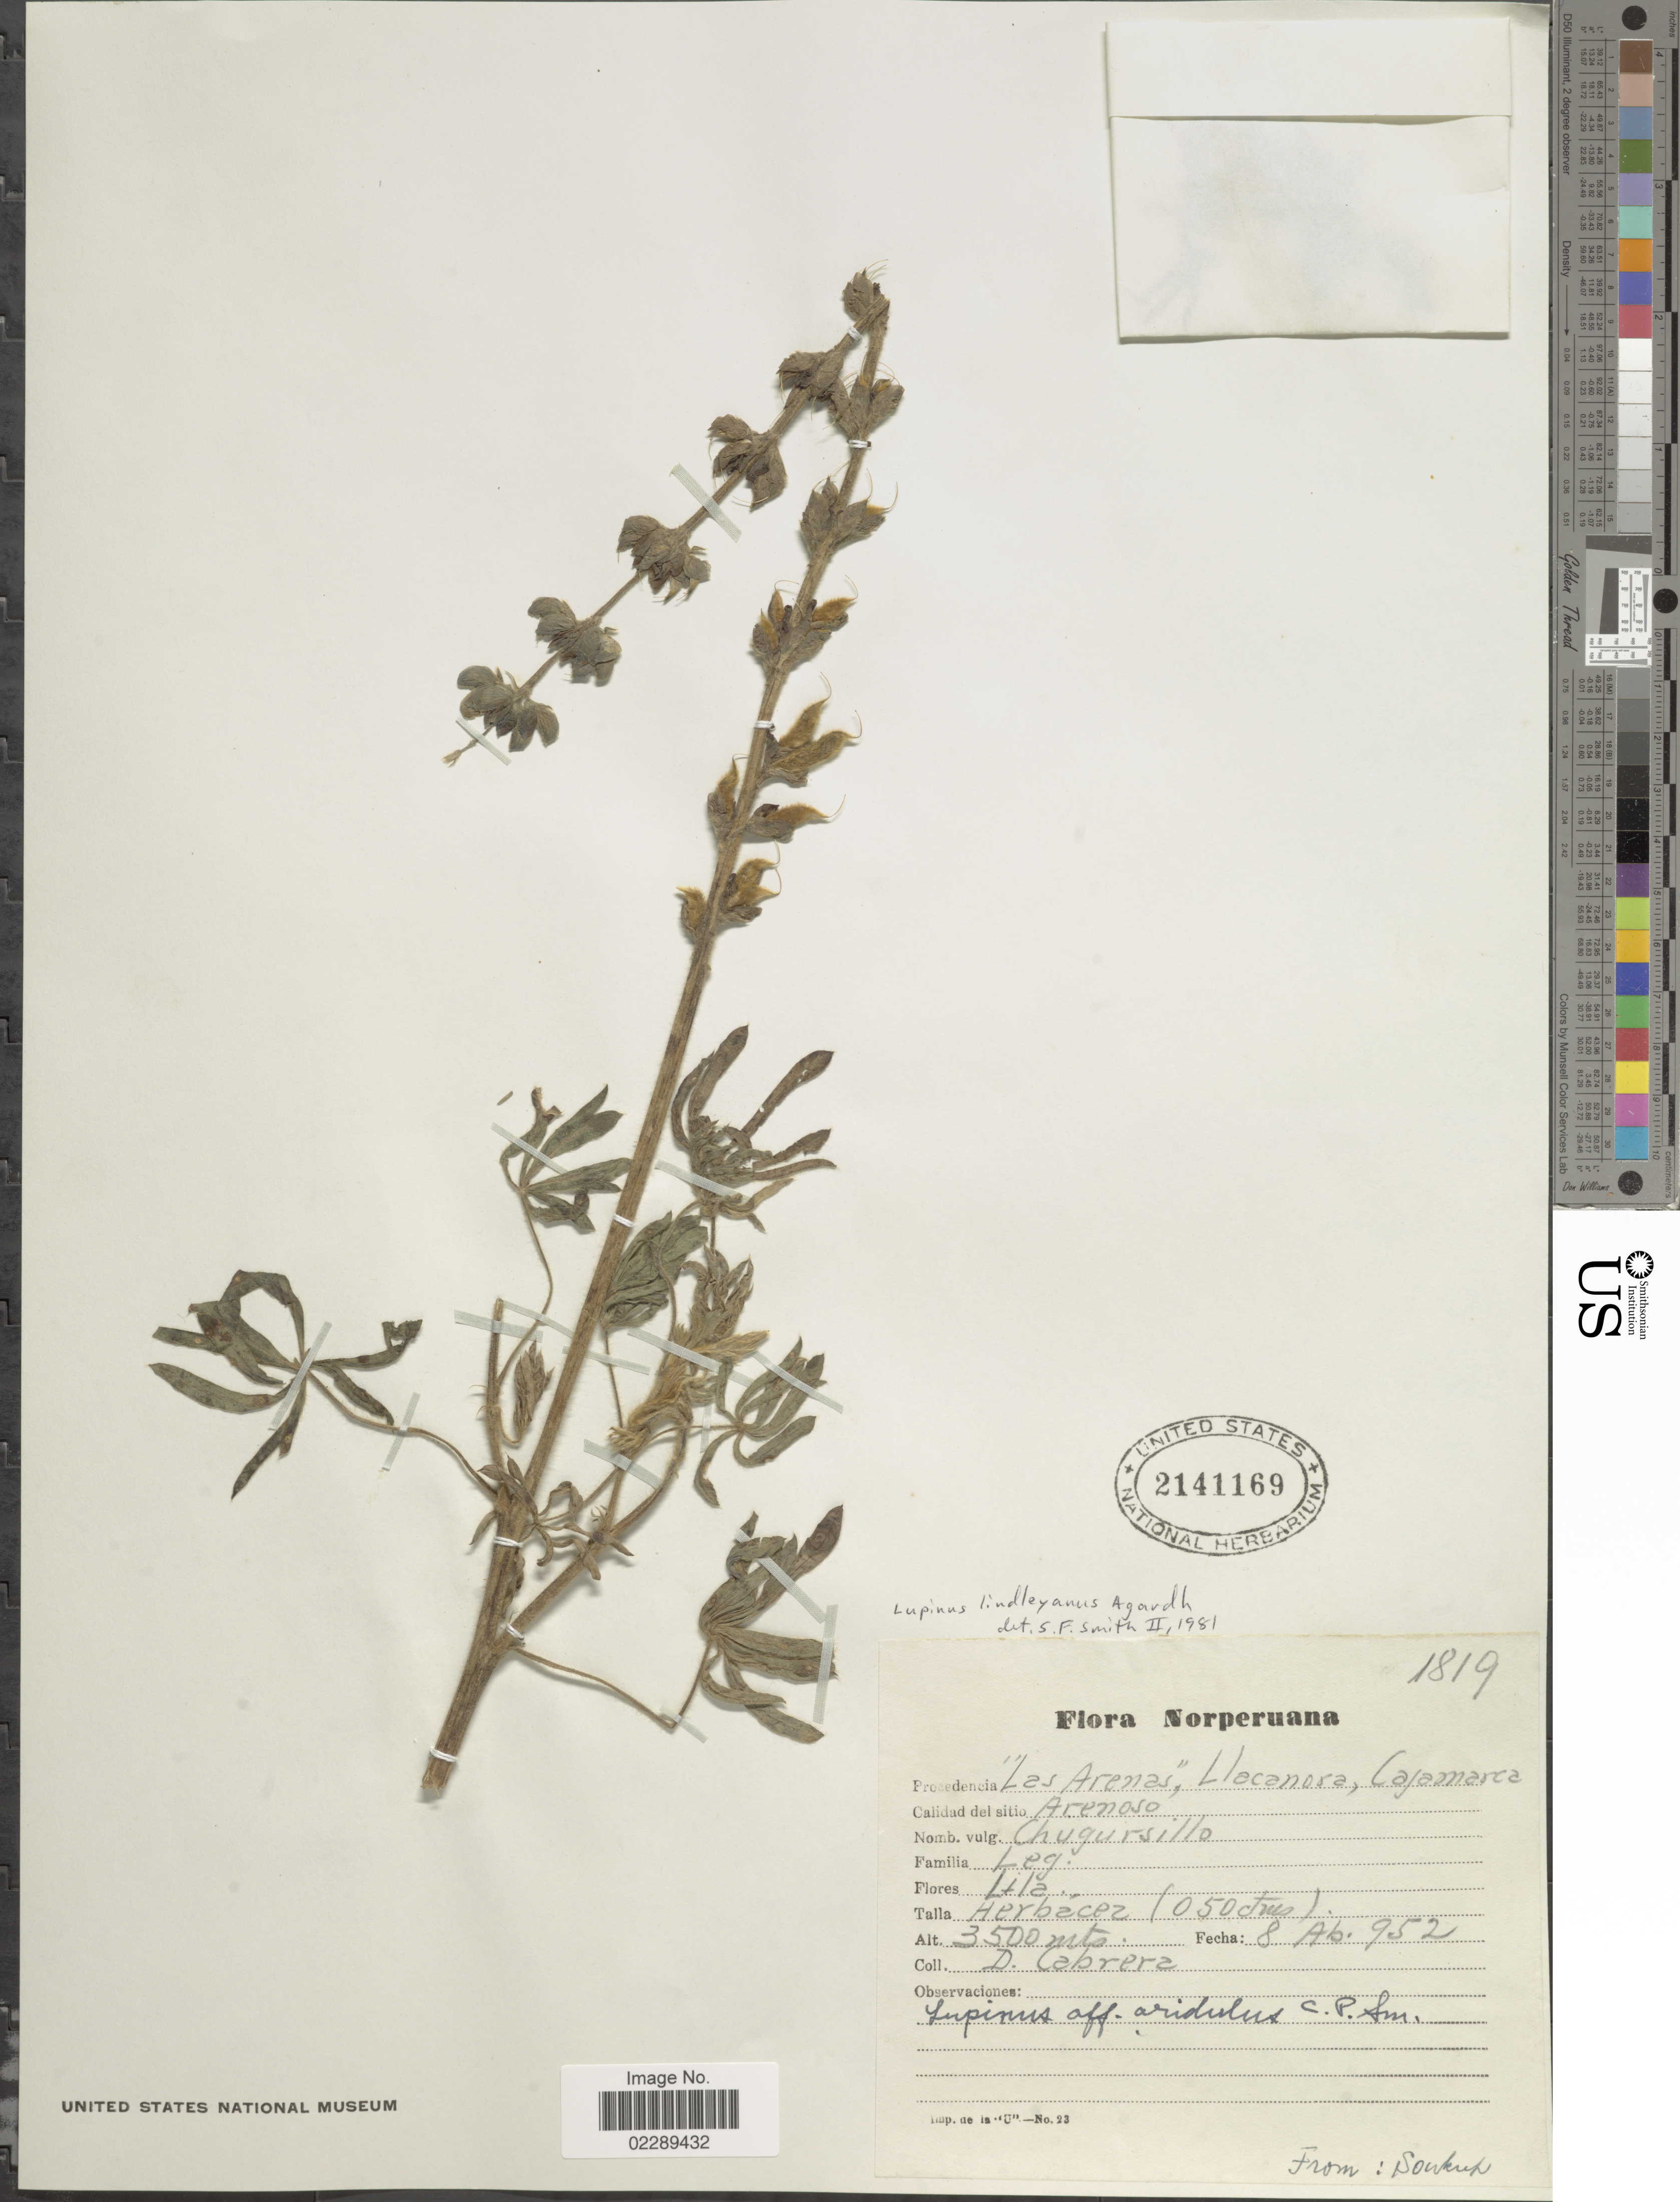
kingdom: Plantae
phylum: Tracheophyta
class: Magnoliopsida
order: Fabales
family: Fabaceae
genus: Lupinus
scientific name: Lupinus lindleyanus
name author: J. Agardh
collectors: D. Cabrera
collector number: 1819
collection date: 1952-04-08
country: Peru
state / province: Cajamarca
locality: Las Arenas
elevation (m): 3500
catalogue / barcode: US 2141169